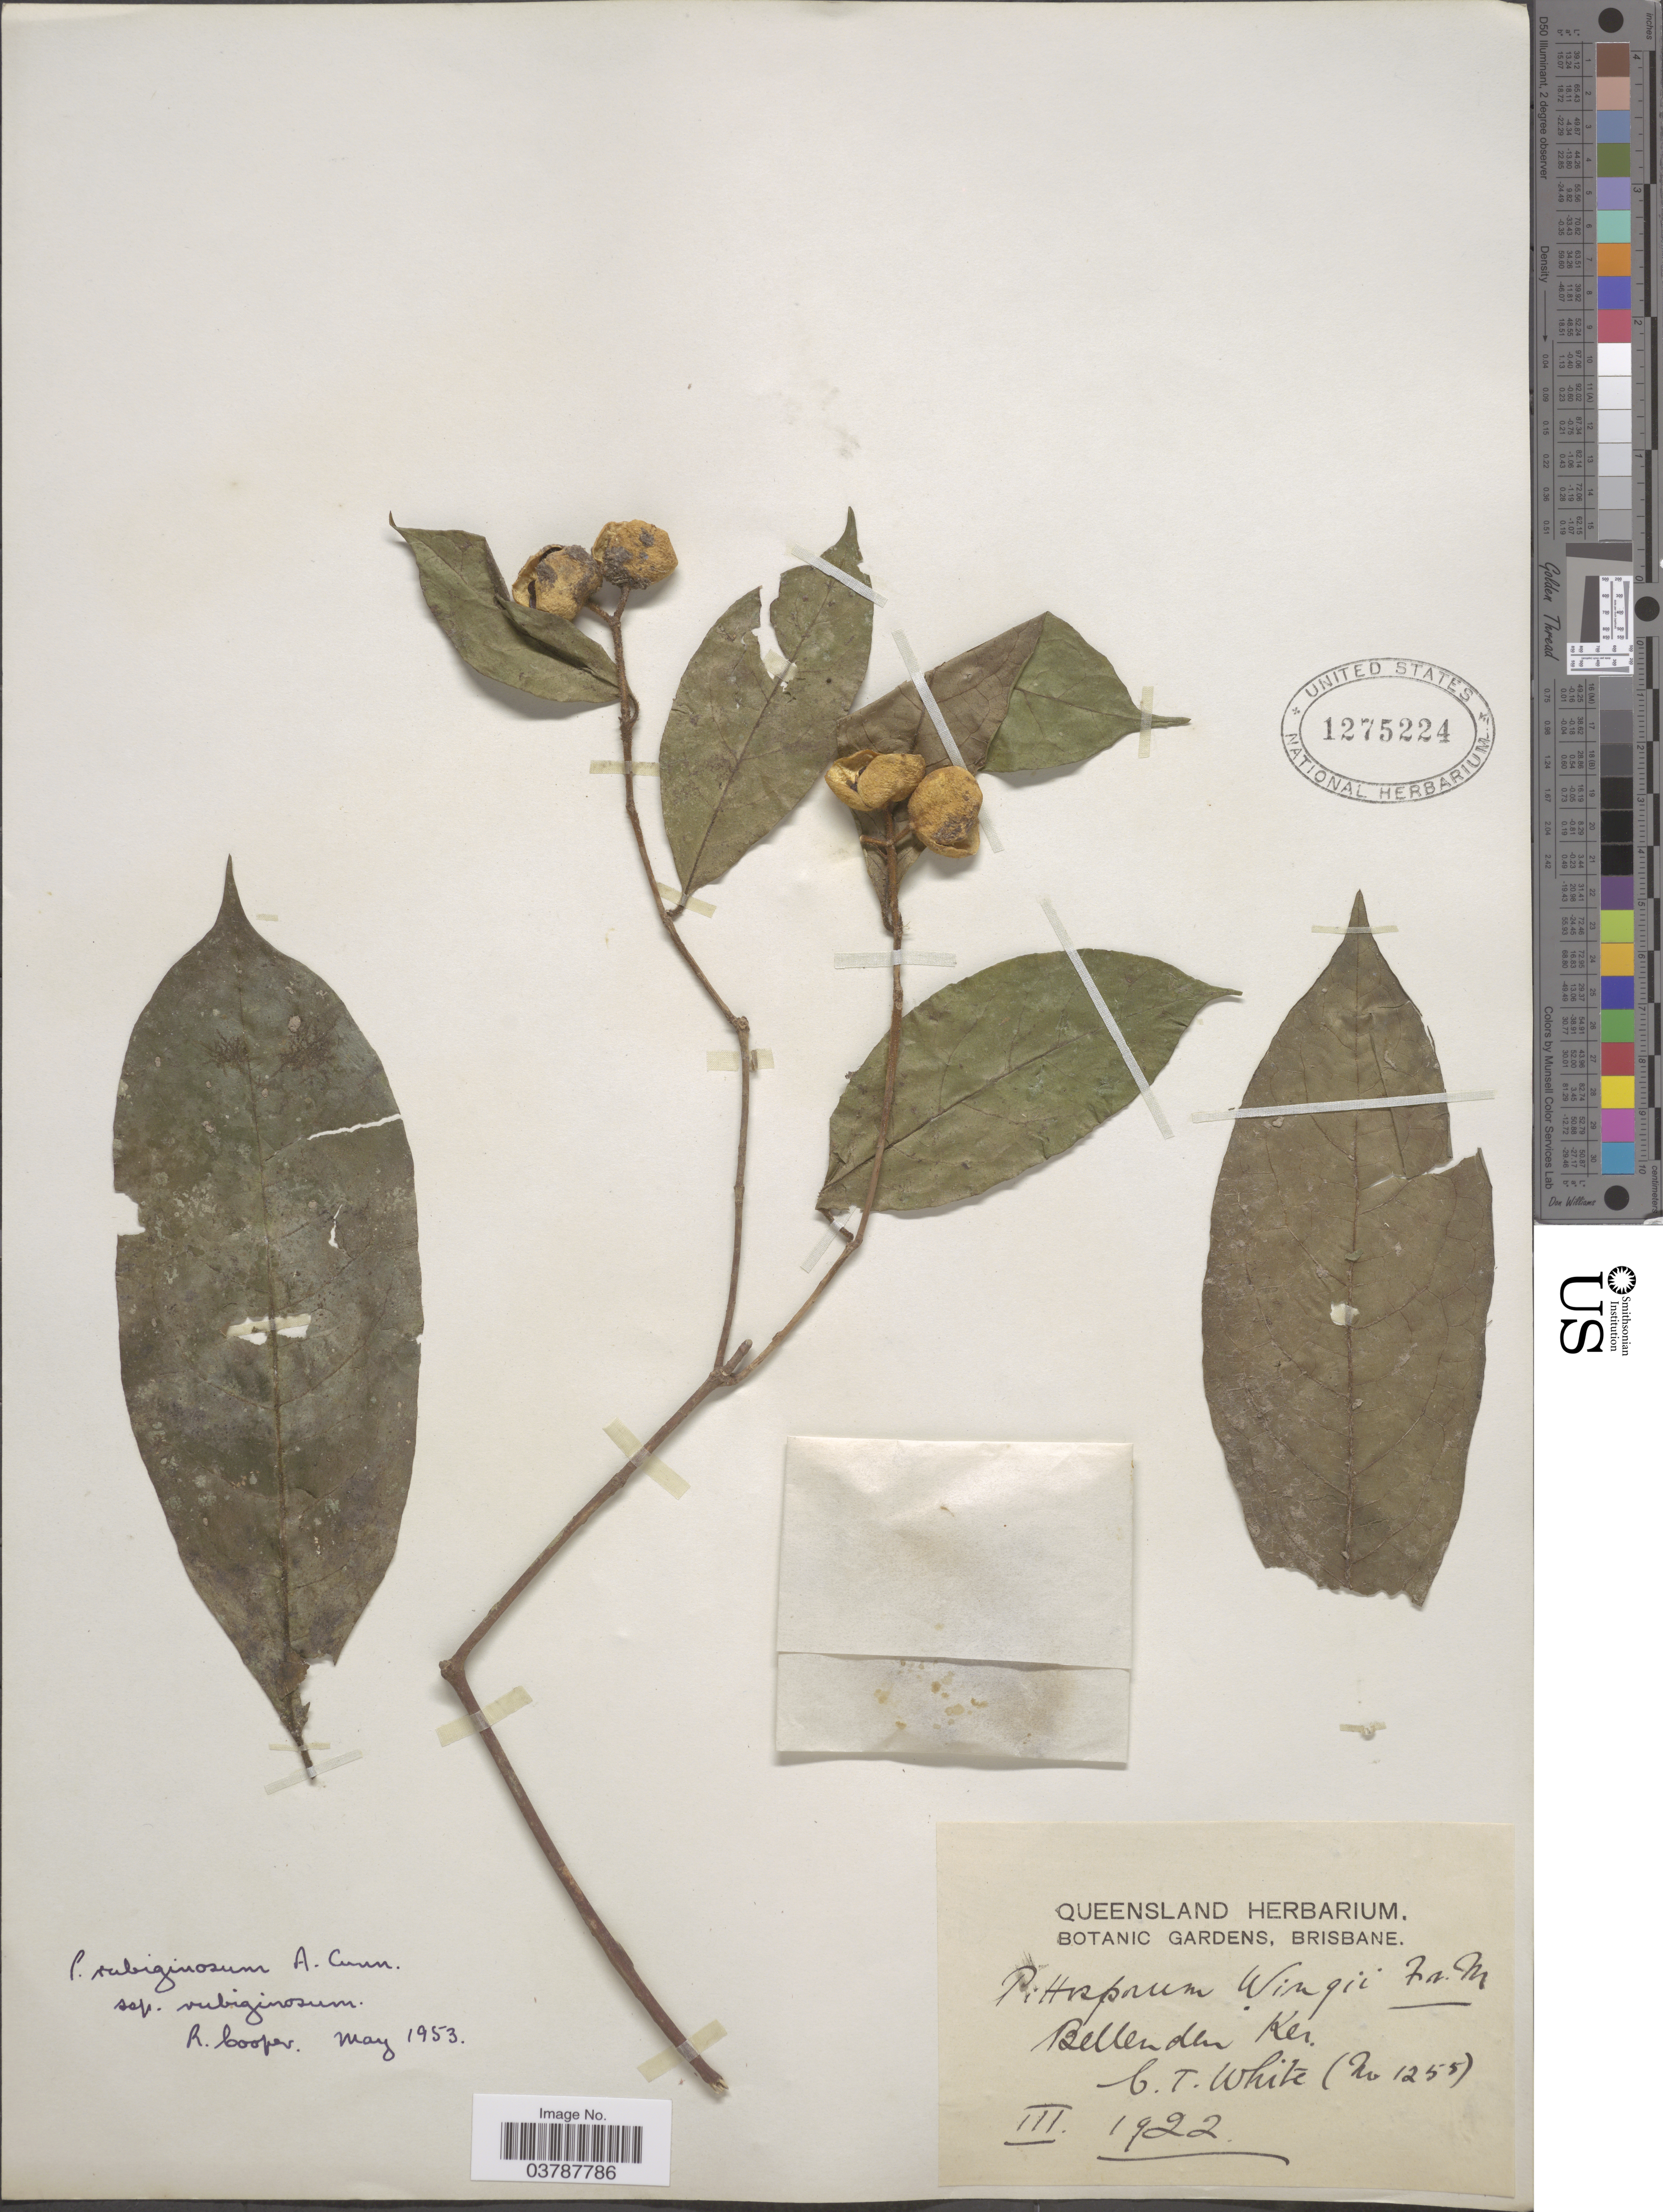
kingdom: Plantae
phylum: Tracheophyta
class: Magnoliopsida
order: Apiales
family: Pittosporaceae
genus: Pittosporum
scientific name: Pittosporum rubiginosum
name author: A. Cunn.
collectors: C. T. White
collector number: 1255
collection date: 1922-03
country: Australia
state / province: Queensland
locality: Bellender Ker.?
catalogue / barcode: US 1275224